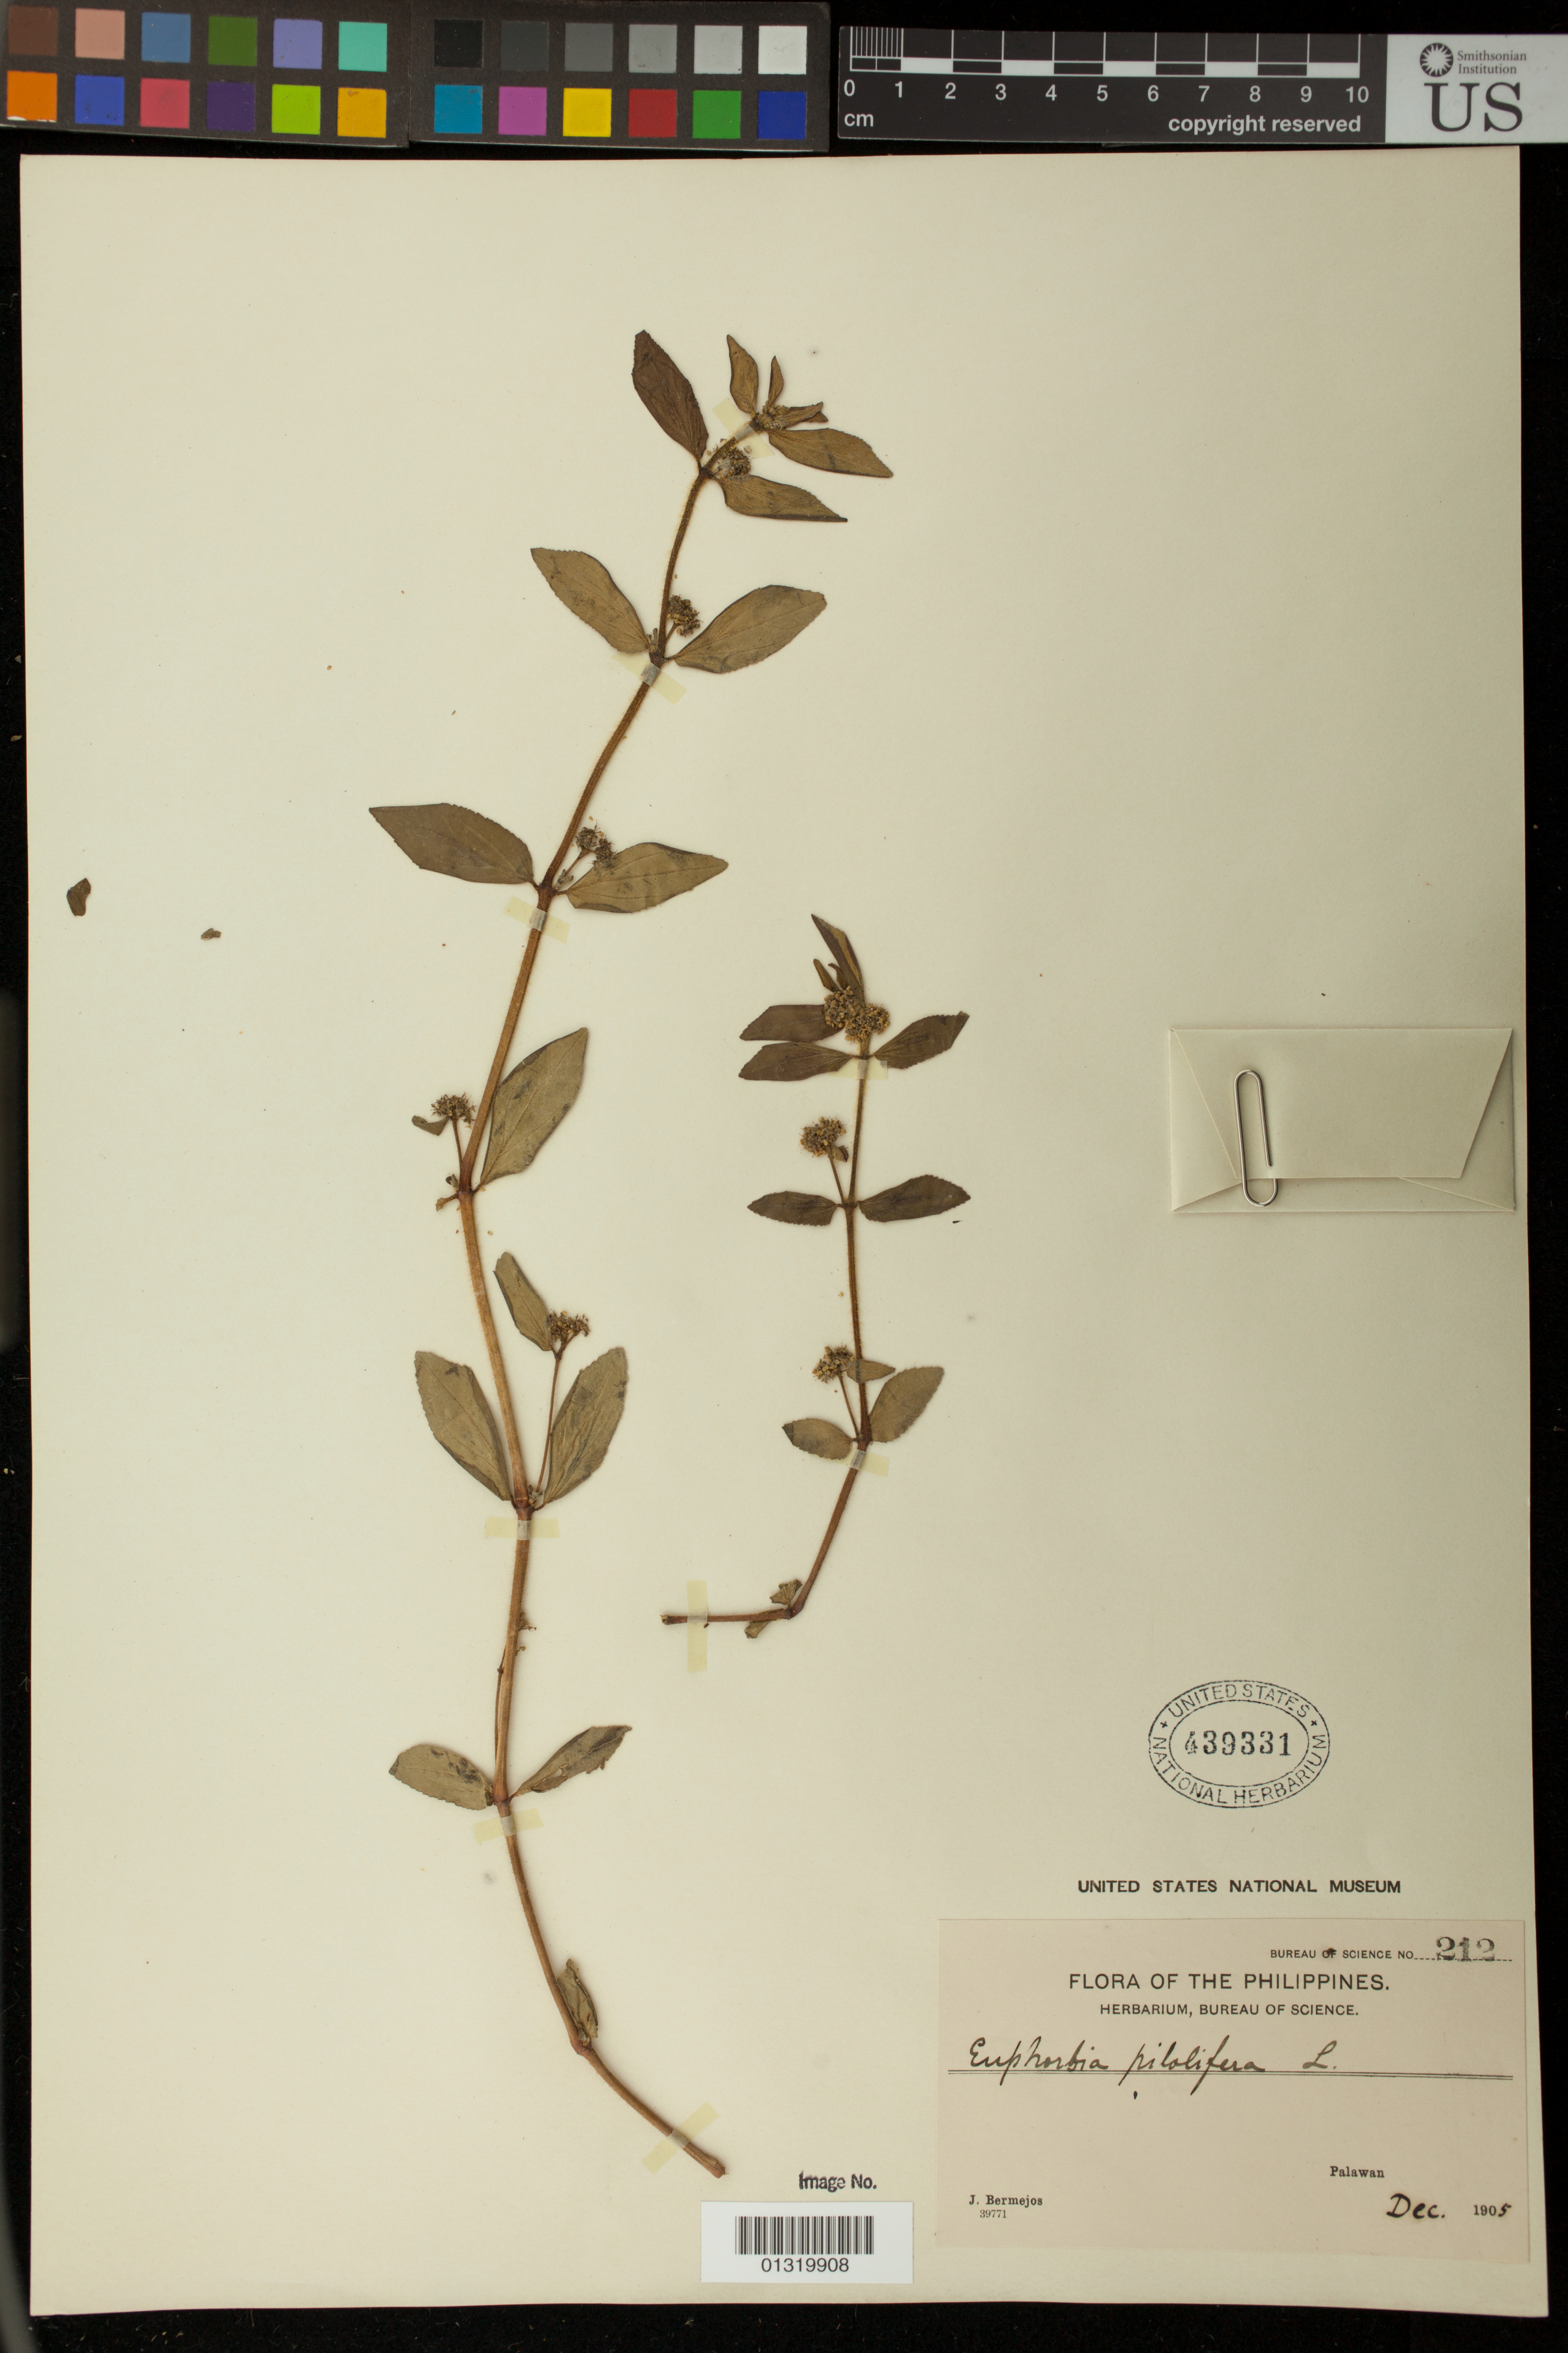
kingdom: Plantae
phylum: Tracheophyta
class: Magnoliopsida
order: Malpighiales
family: Euphorbiaceae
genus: Euphorbia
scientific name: Euphorbia hirta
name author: L.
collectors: J. Bermejos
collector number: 212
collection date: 1905-12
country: Philippines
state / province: Mimaropa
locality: Palawan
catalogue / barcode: US 439331